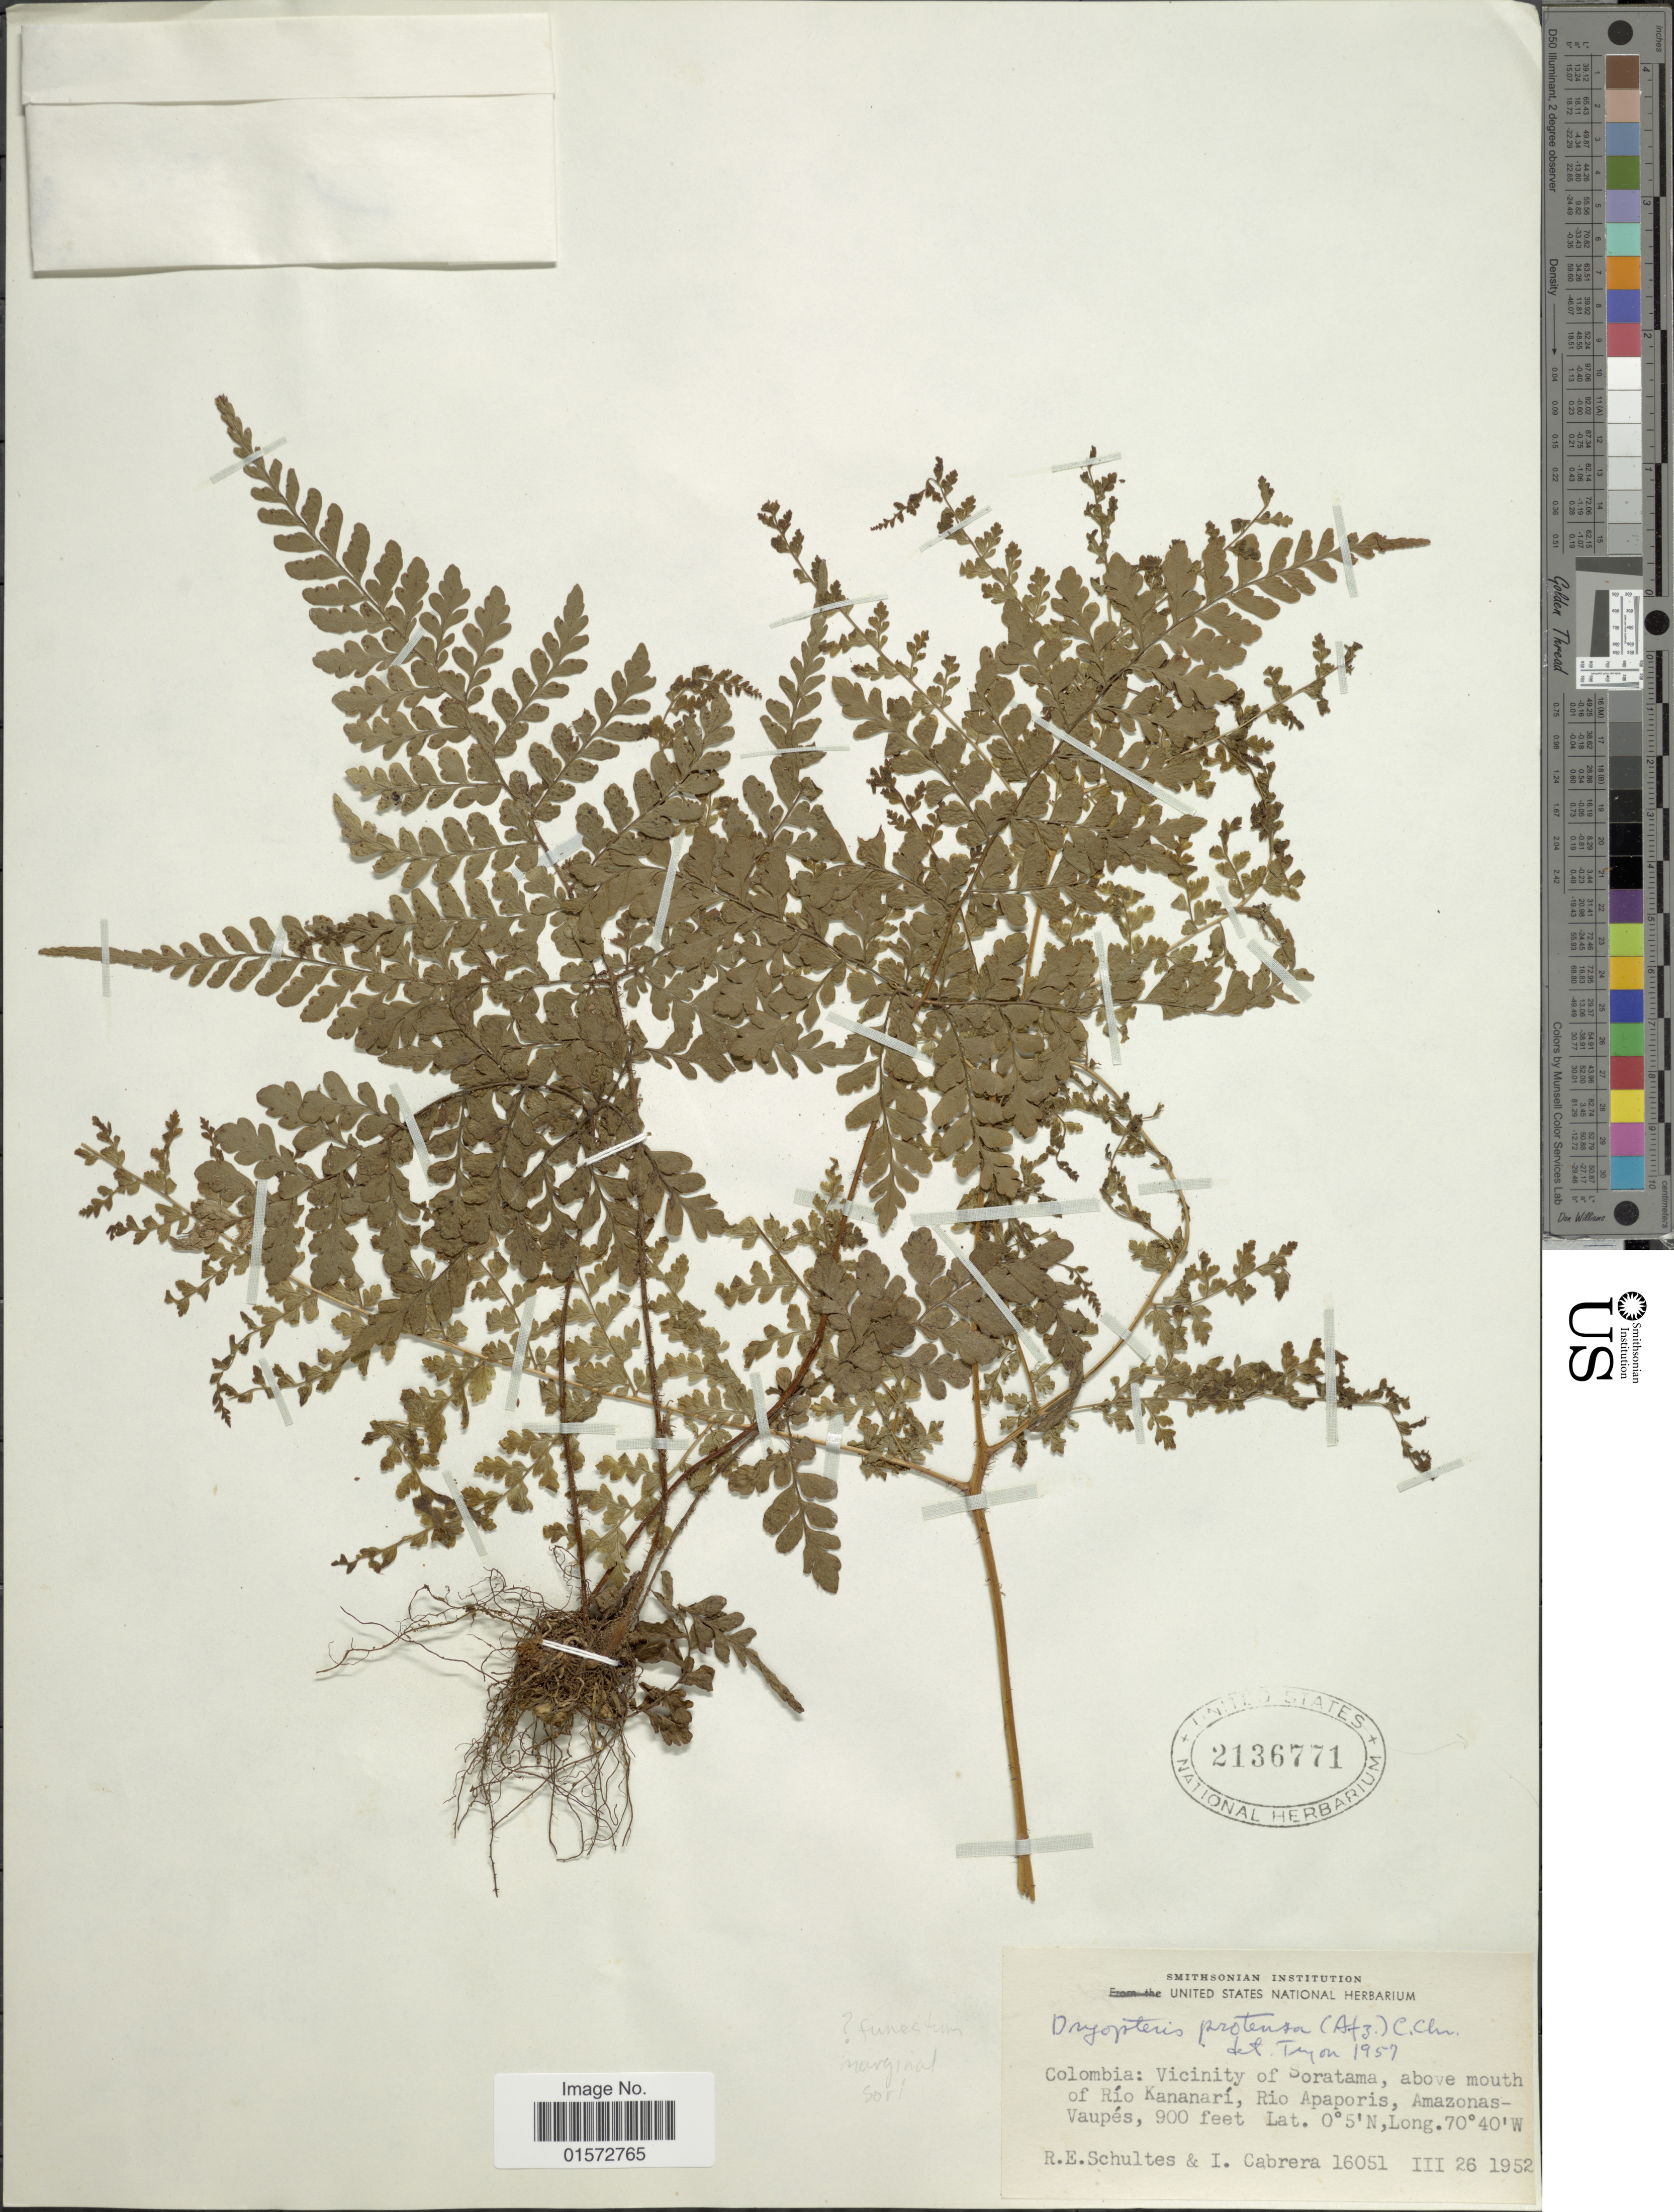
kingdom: Plantae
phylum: Tracheophyta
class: Polypodiopsida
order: Polypodiales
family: Tectariaceae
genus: Triplophyllum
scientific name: Triplophyllum dicksonioides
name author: (Fée) Holttum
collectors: R. E. Schultes & I. Cabrera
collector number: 16051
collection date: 1952-03-26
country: Colombia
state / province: Amazônas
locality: Vicinity of Soratama, above mouth of Río Kananarí, Rio Apaporis, Amazonas-Vaupés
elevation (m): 274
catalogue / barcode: US 2136771